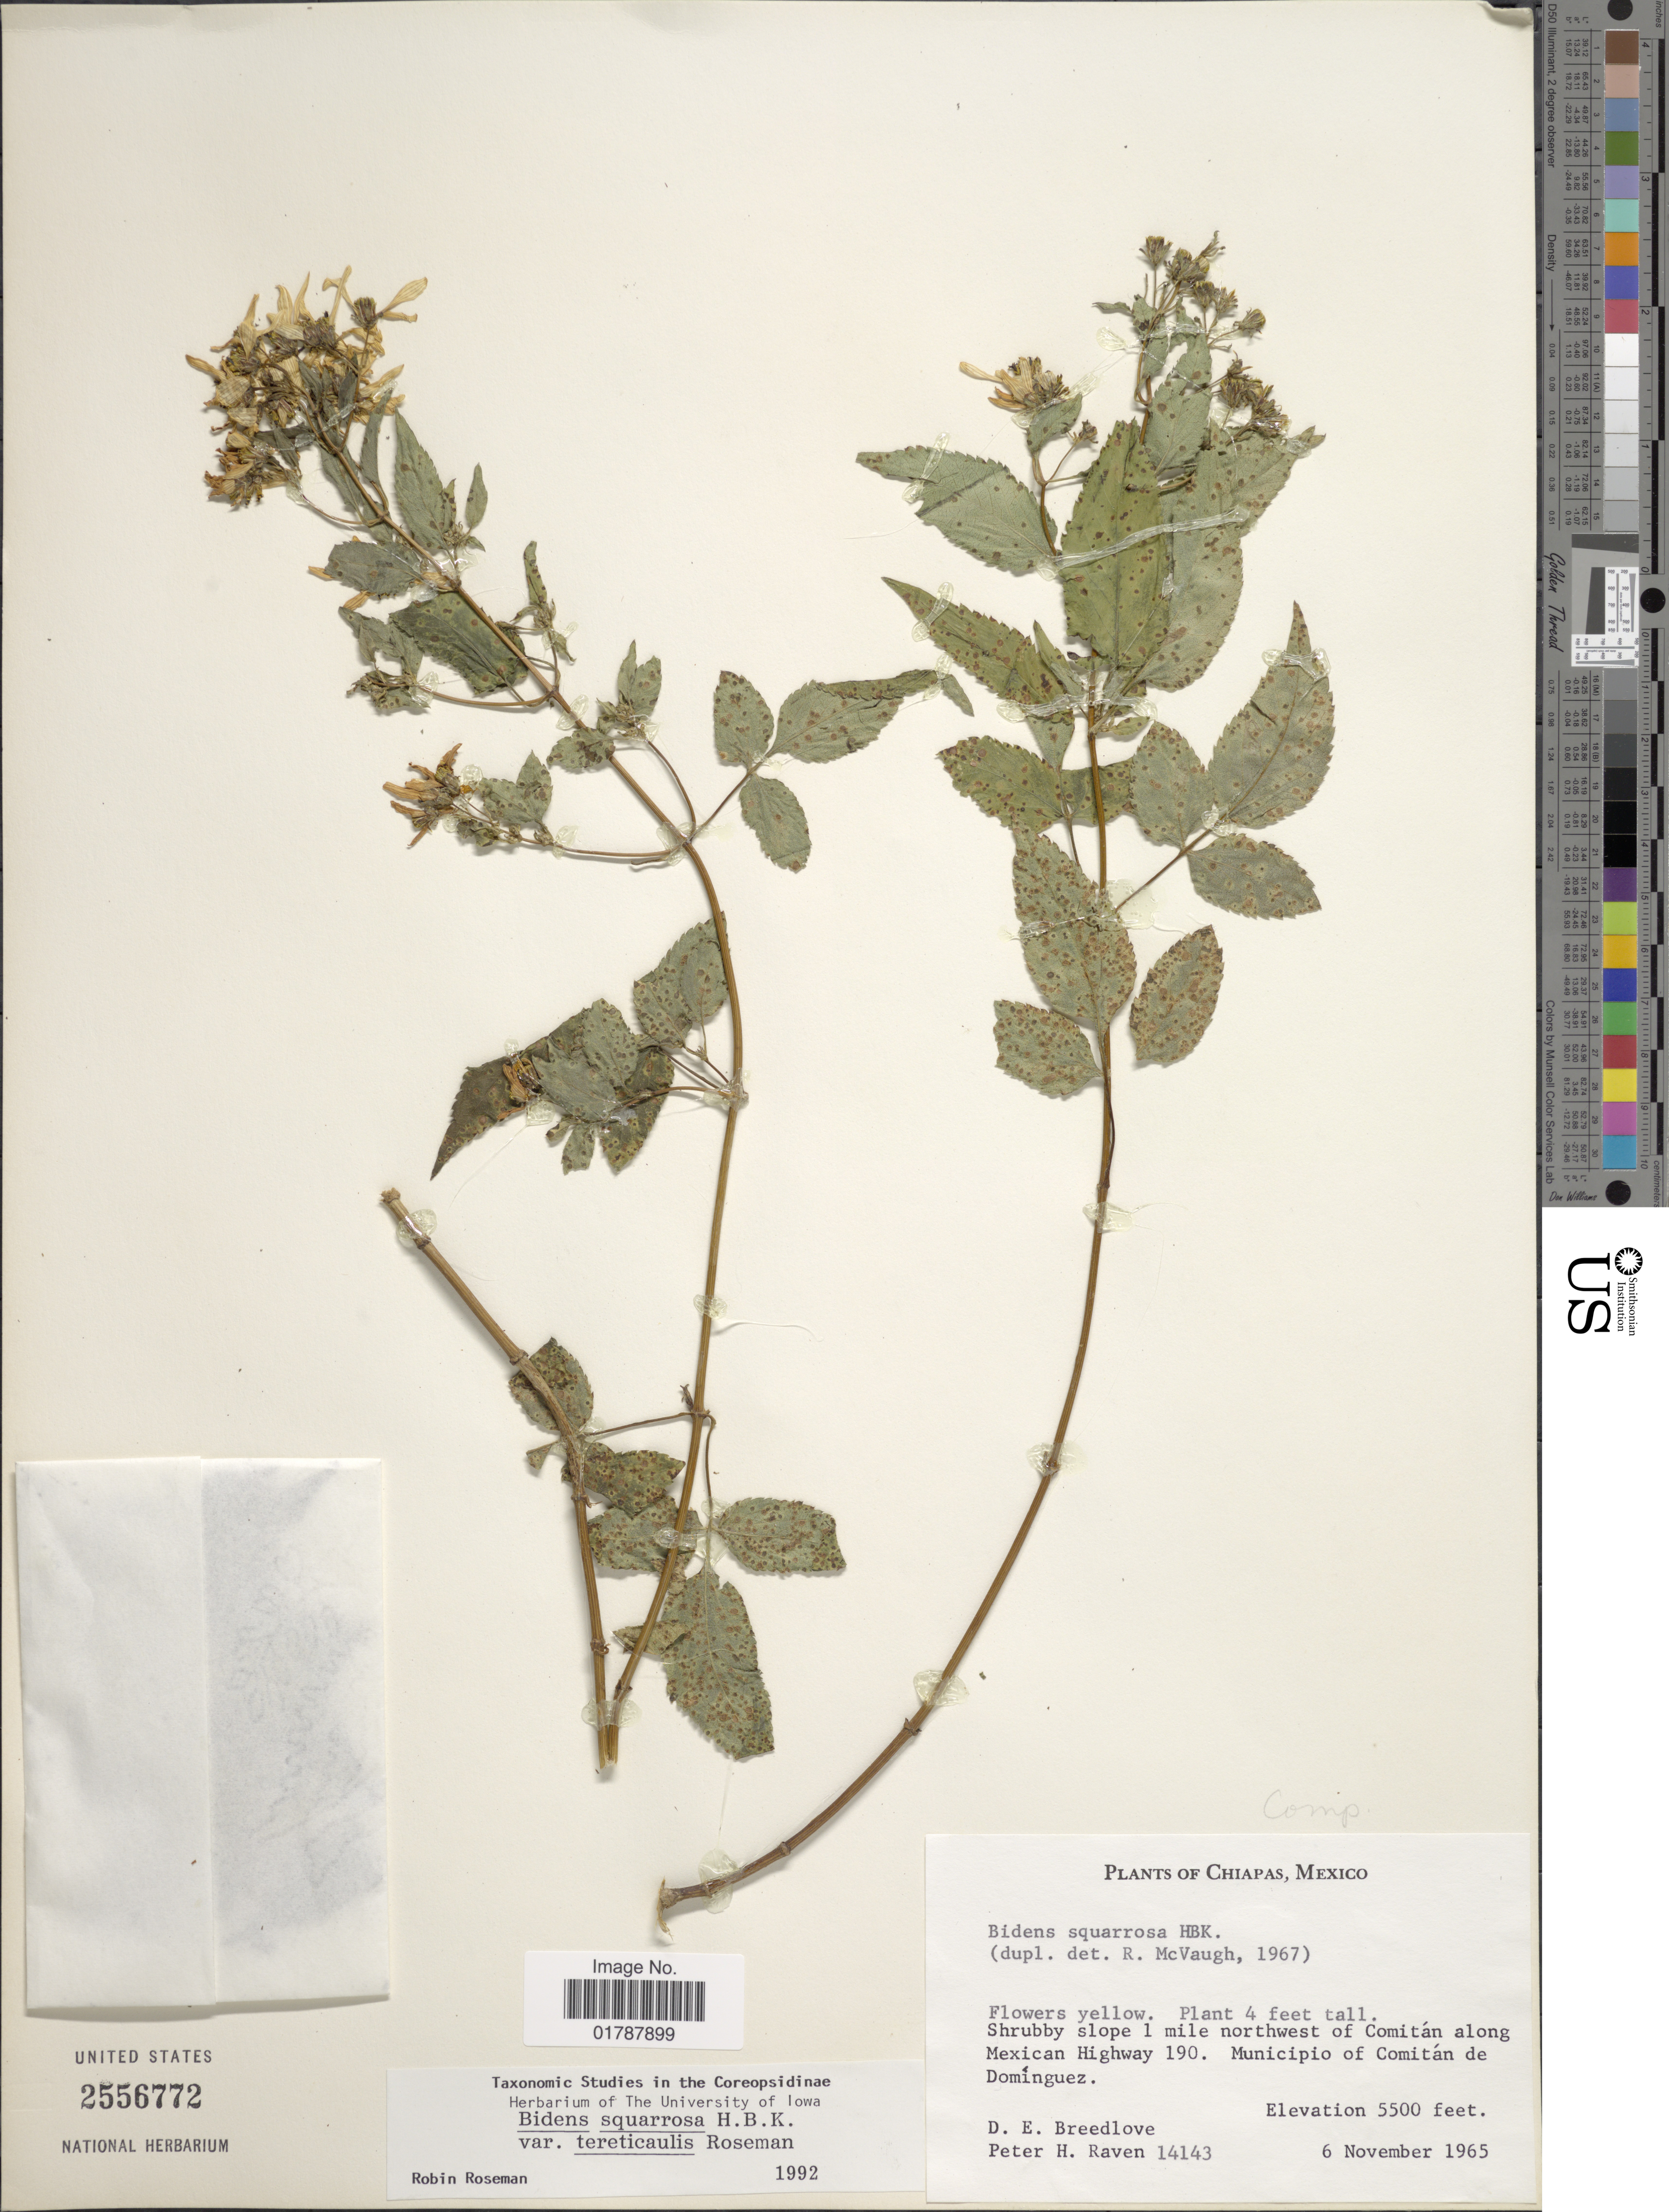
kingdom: Plantae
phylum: Tracheophyta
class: Magnoliopsida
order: Asterales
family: Asteraceae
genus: Bidens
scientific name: Bidens squarrosa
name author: Kunth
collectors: D. E. Breedlove & P. Raven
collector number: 14143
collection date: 1965-11-06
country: Mexico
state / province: Chiapas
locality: Chiapas, Mexico, Shrubby slope 1 mile northwest of Comitan along Mexican Highway 190, Municipio of Comitan de Dominguez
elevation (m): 1676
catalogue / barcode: US 2556772